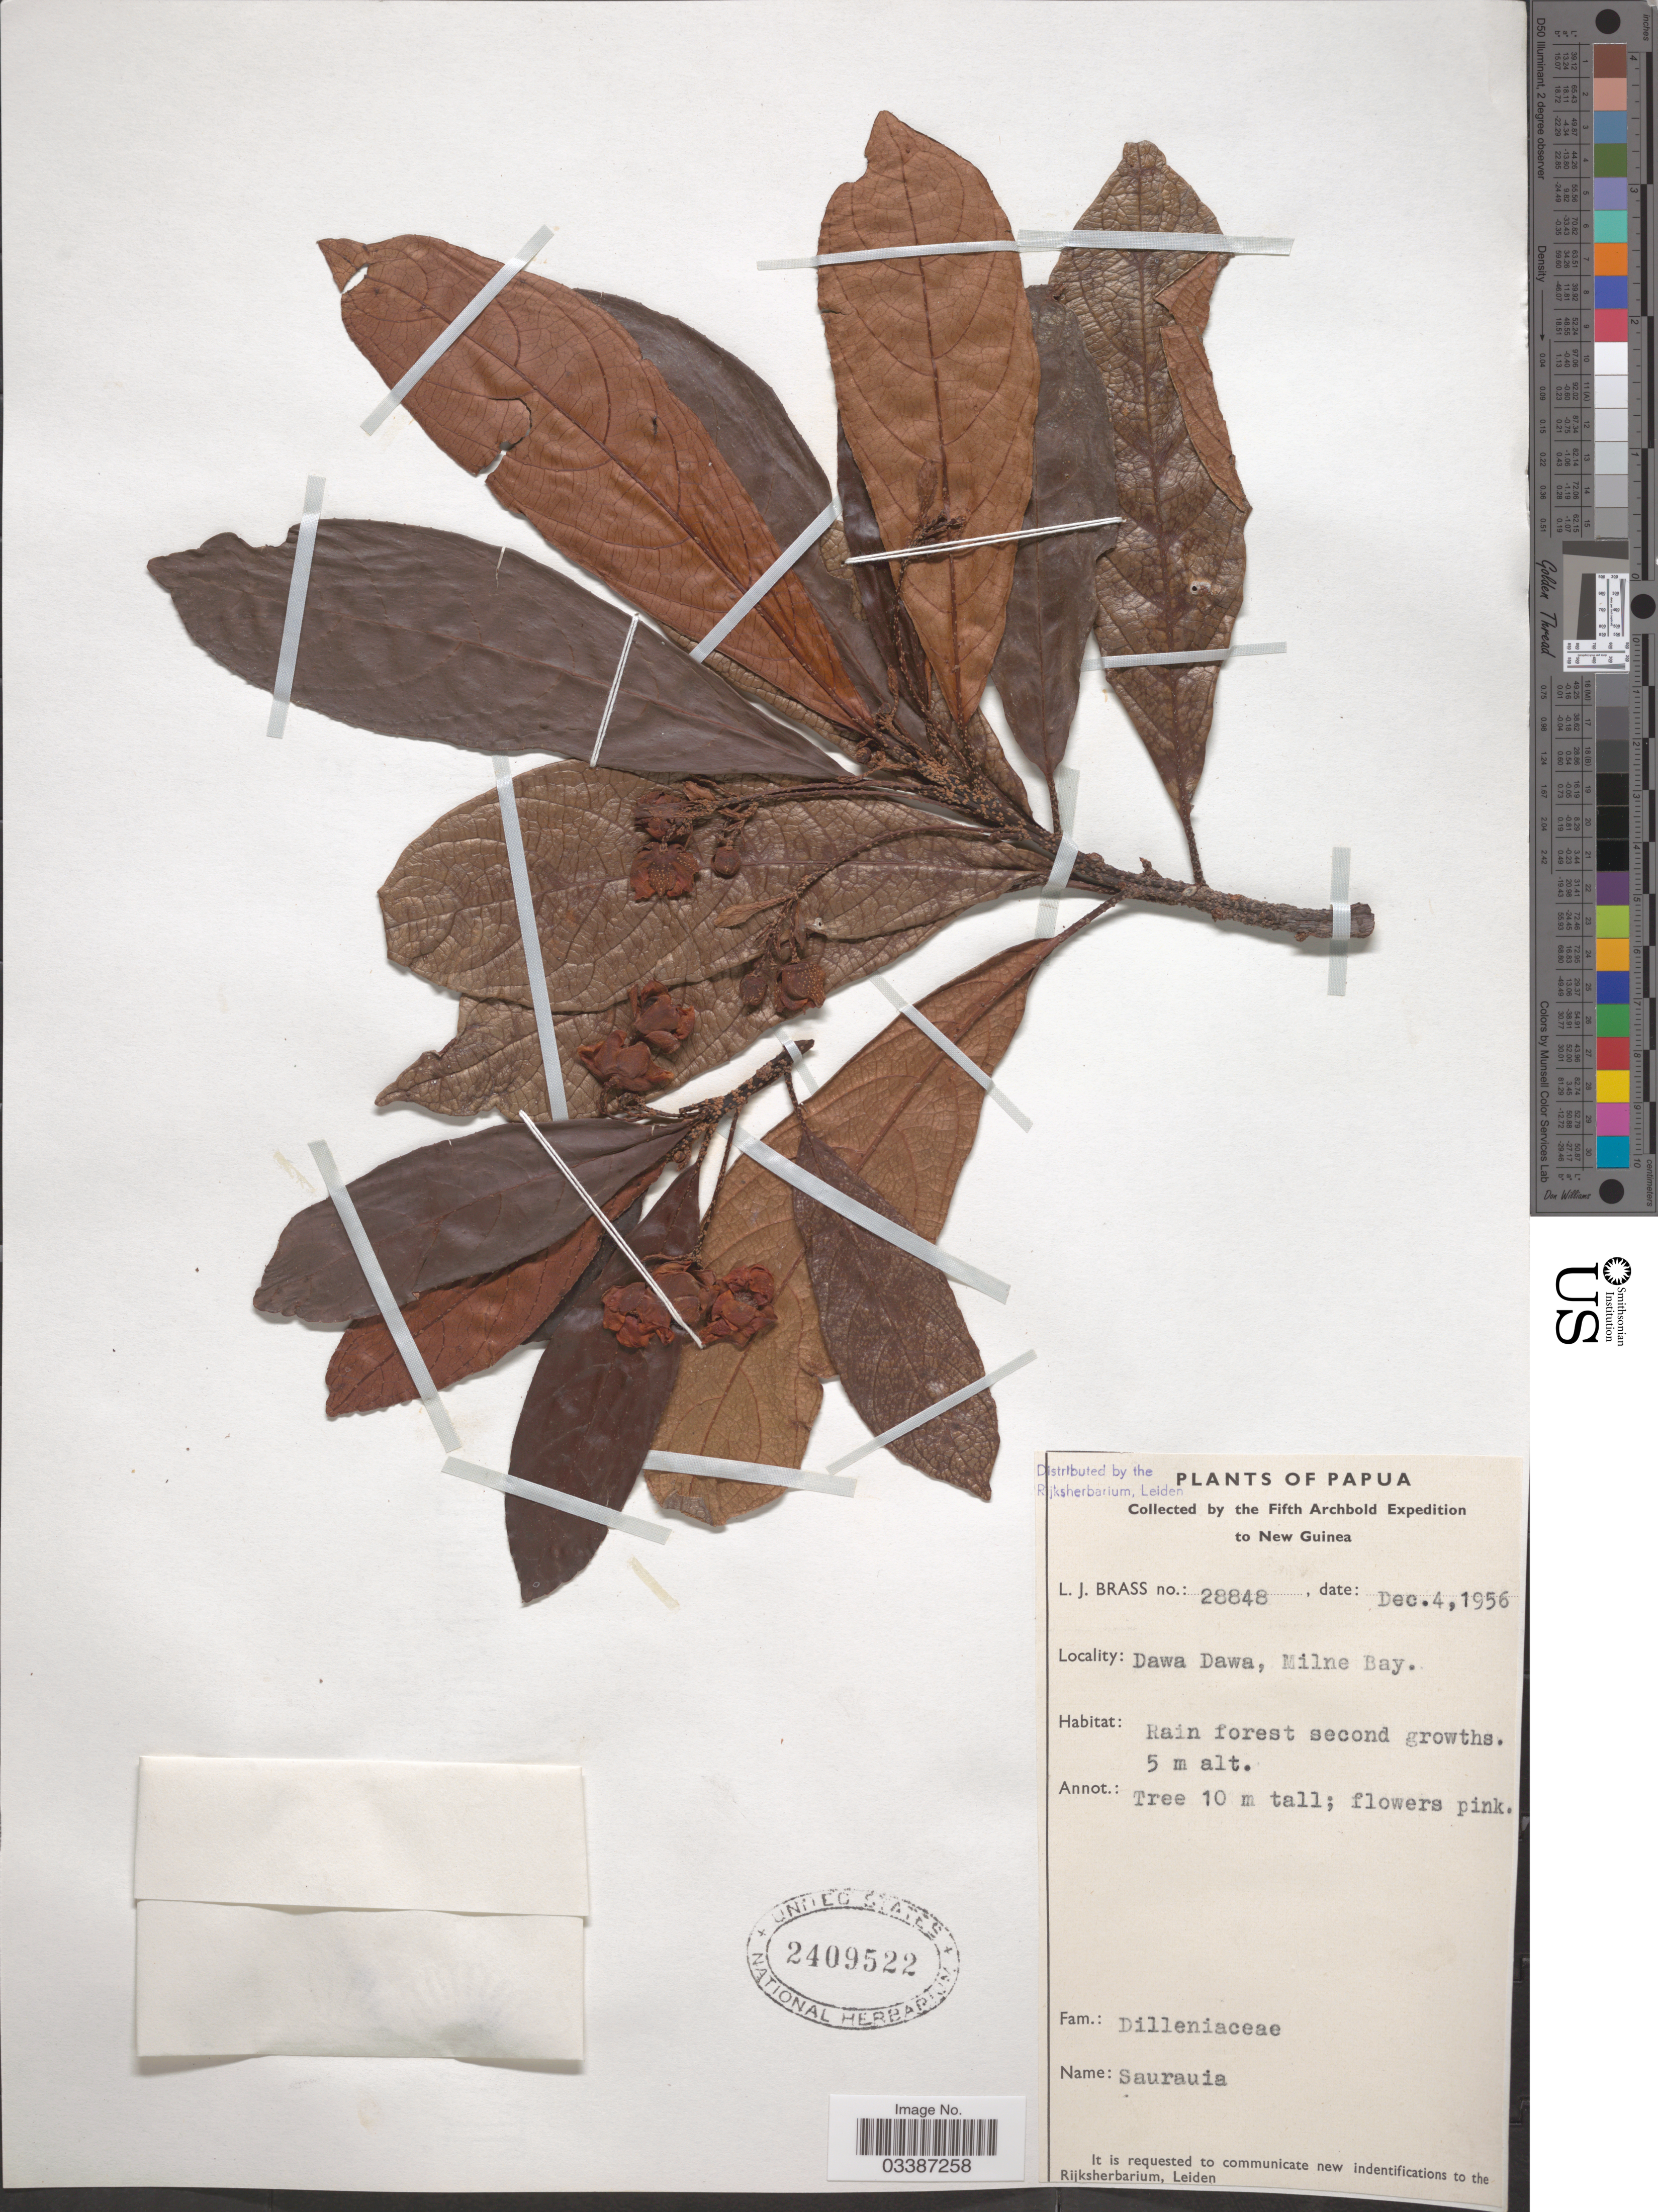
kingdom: Plantae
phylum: Tracheophyta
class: Magnoliopsida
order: Ericales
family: Actinidiaceae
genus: Saurauia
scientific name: Saurauia sp.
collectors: L. J. Brass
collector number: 28848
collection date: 1956-12-04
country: Papua New Guinea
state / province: Milne Bay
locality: Papua. New Guinea. Dawa Dawa, Milne Bay.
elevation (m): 5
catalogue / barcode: US 2409522